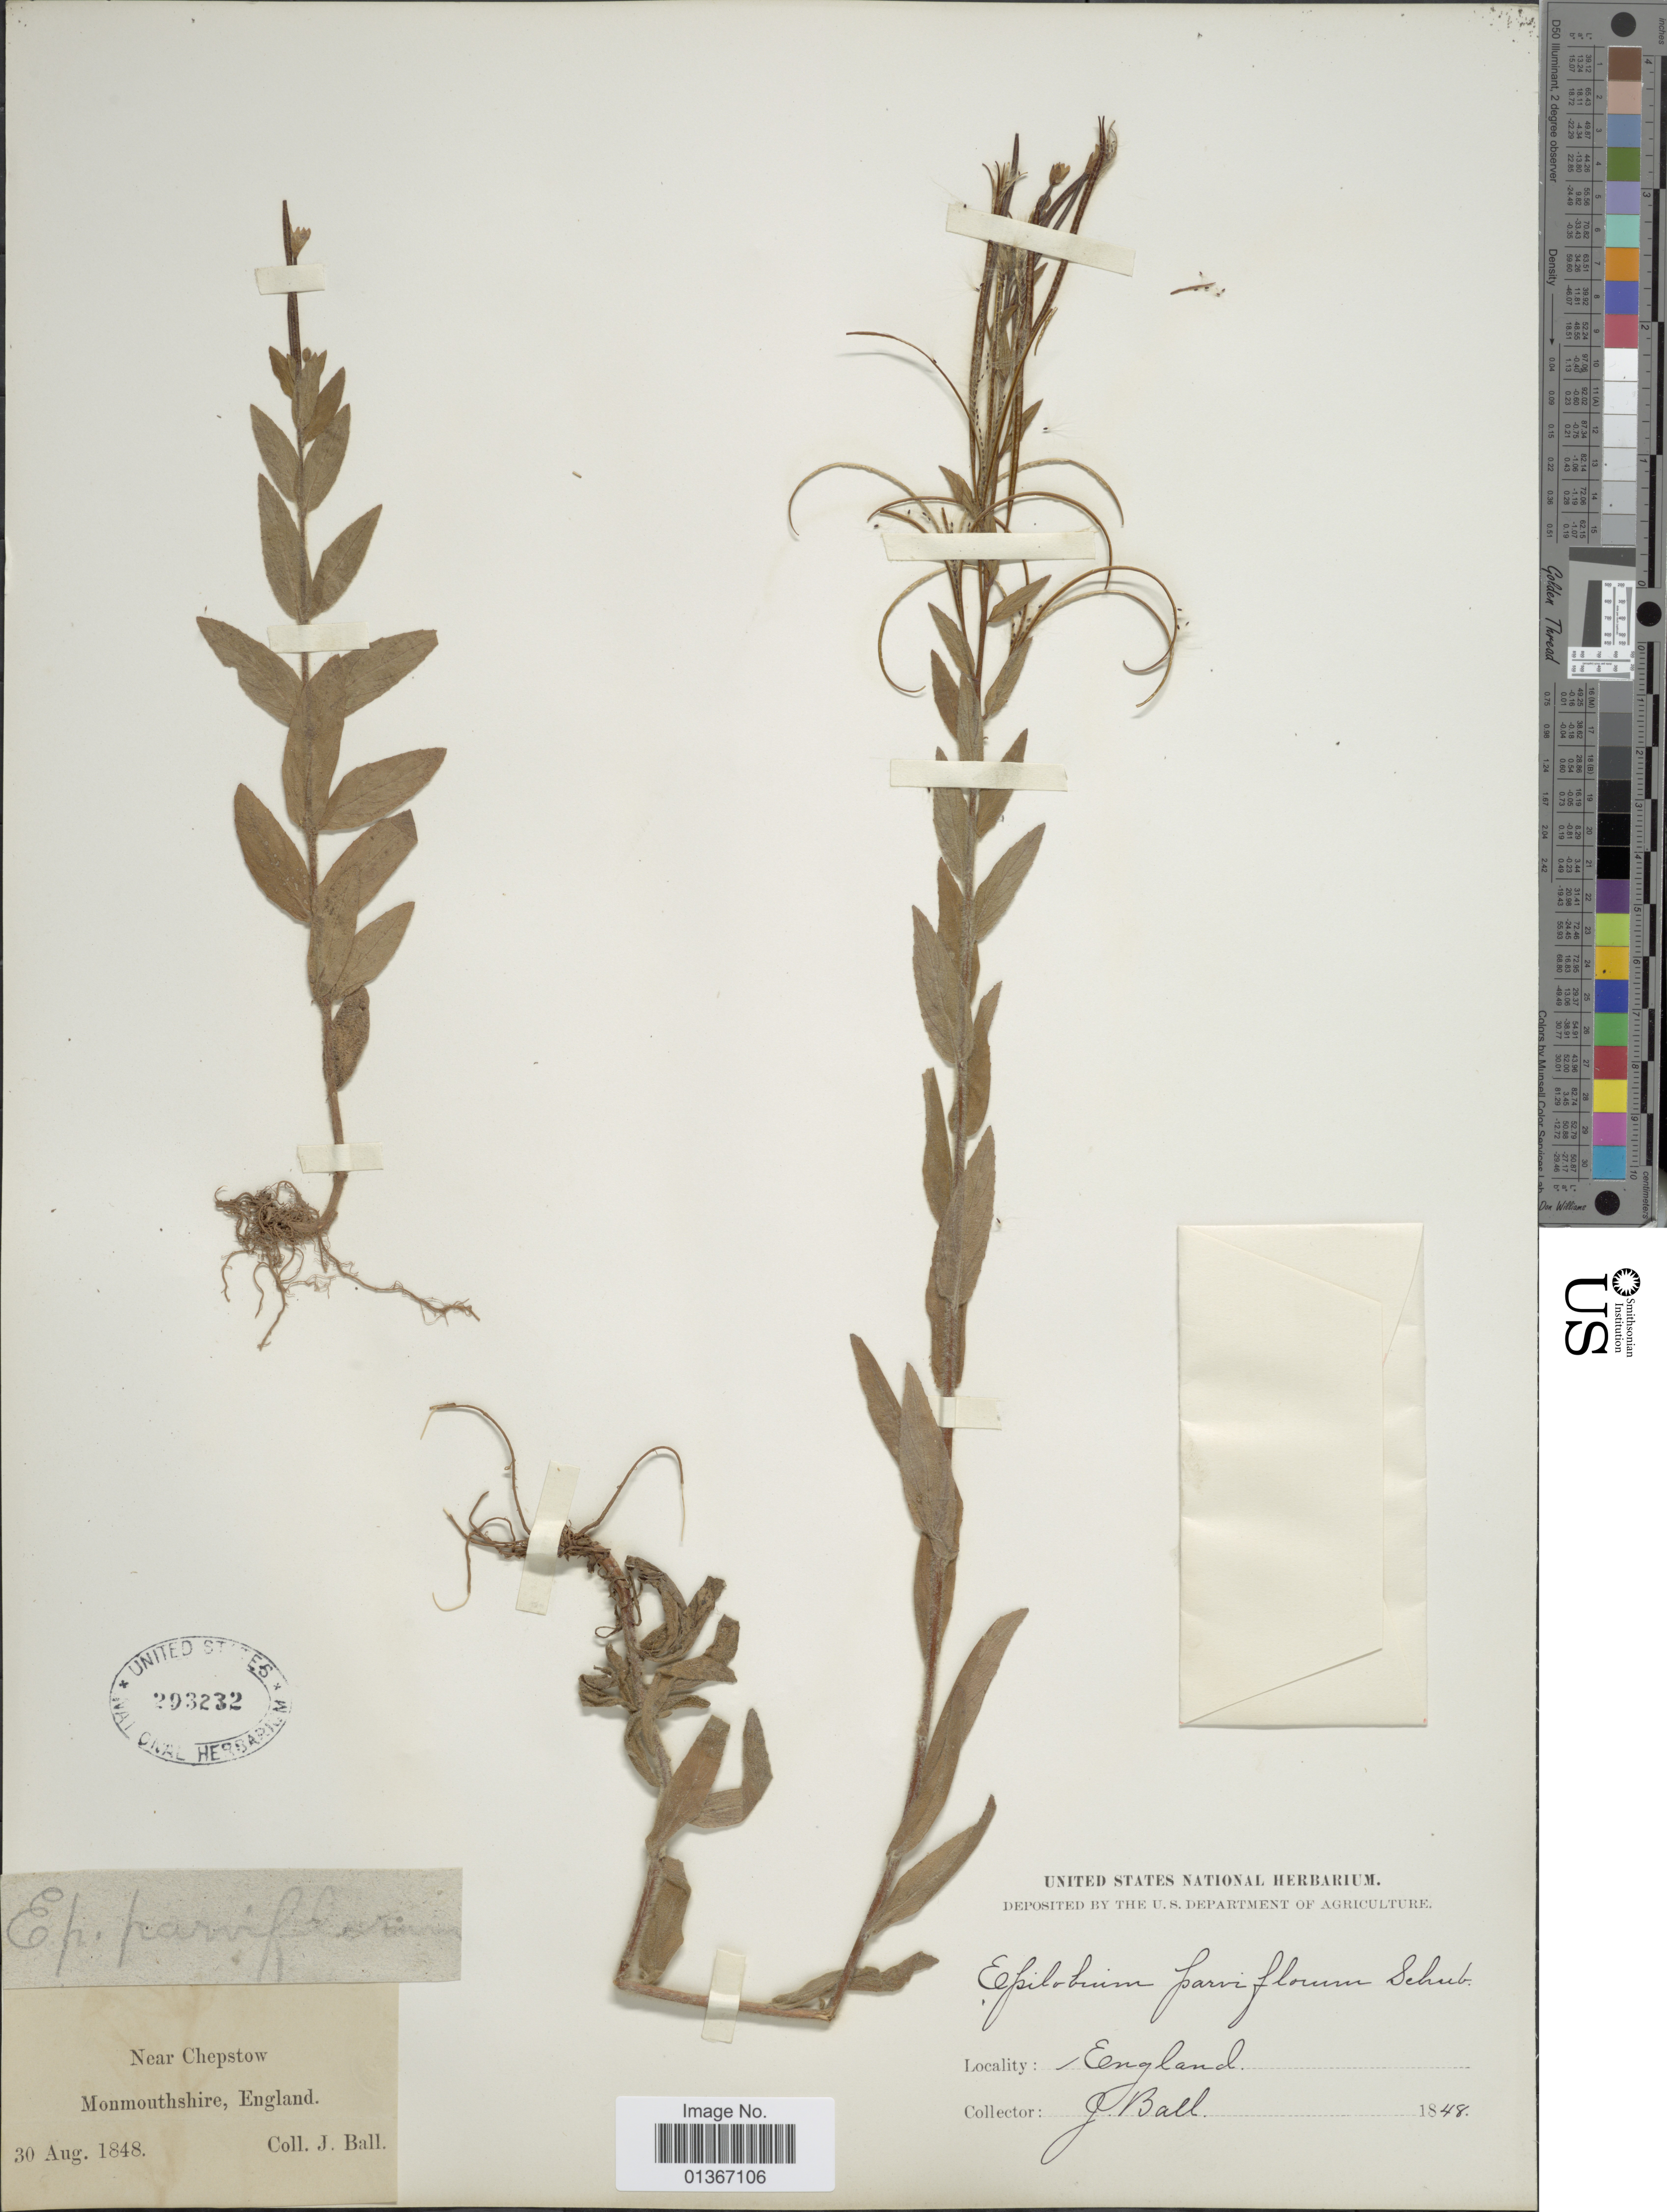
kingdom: Plantae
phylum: Tracheophyta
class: Magnoliopsida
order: Myrtales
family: Onagraceae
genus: Epilobium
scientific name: Epilobium parviflorum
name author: Schreb.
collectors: J. Ball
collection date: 1848-08-30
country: United Kingdom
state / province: England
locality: New Chepstow, Monmouthshire.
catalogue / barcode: US 293232